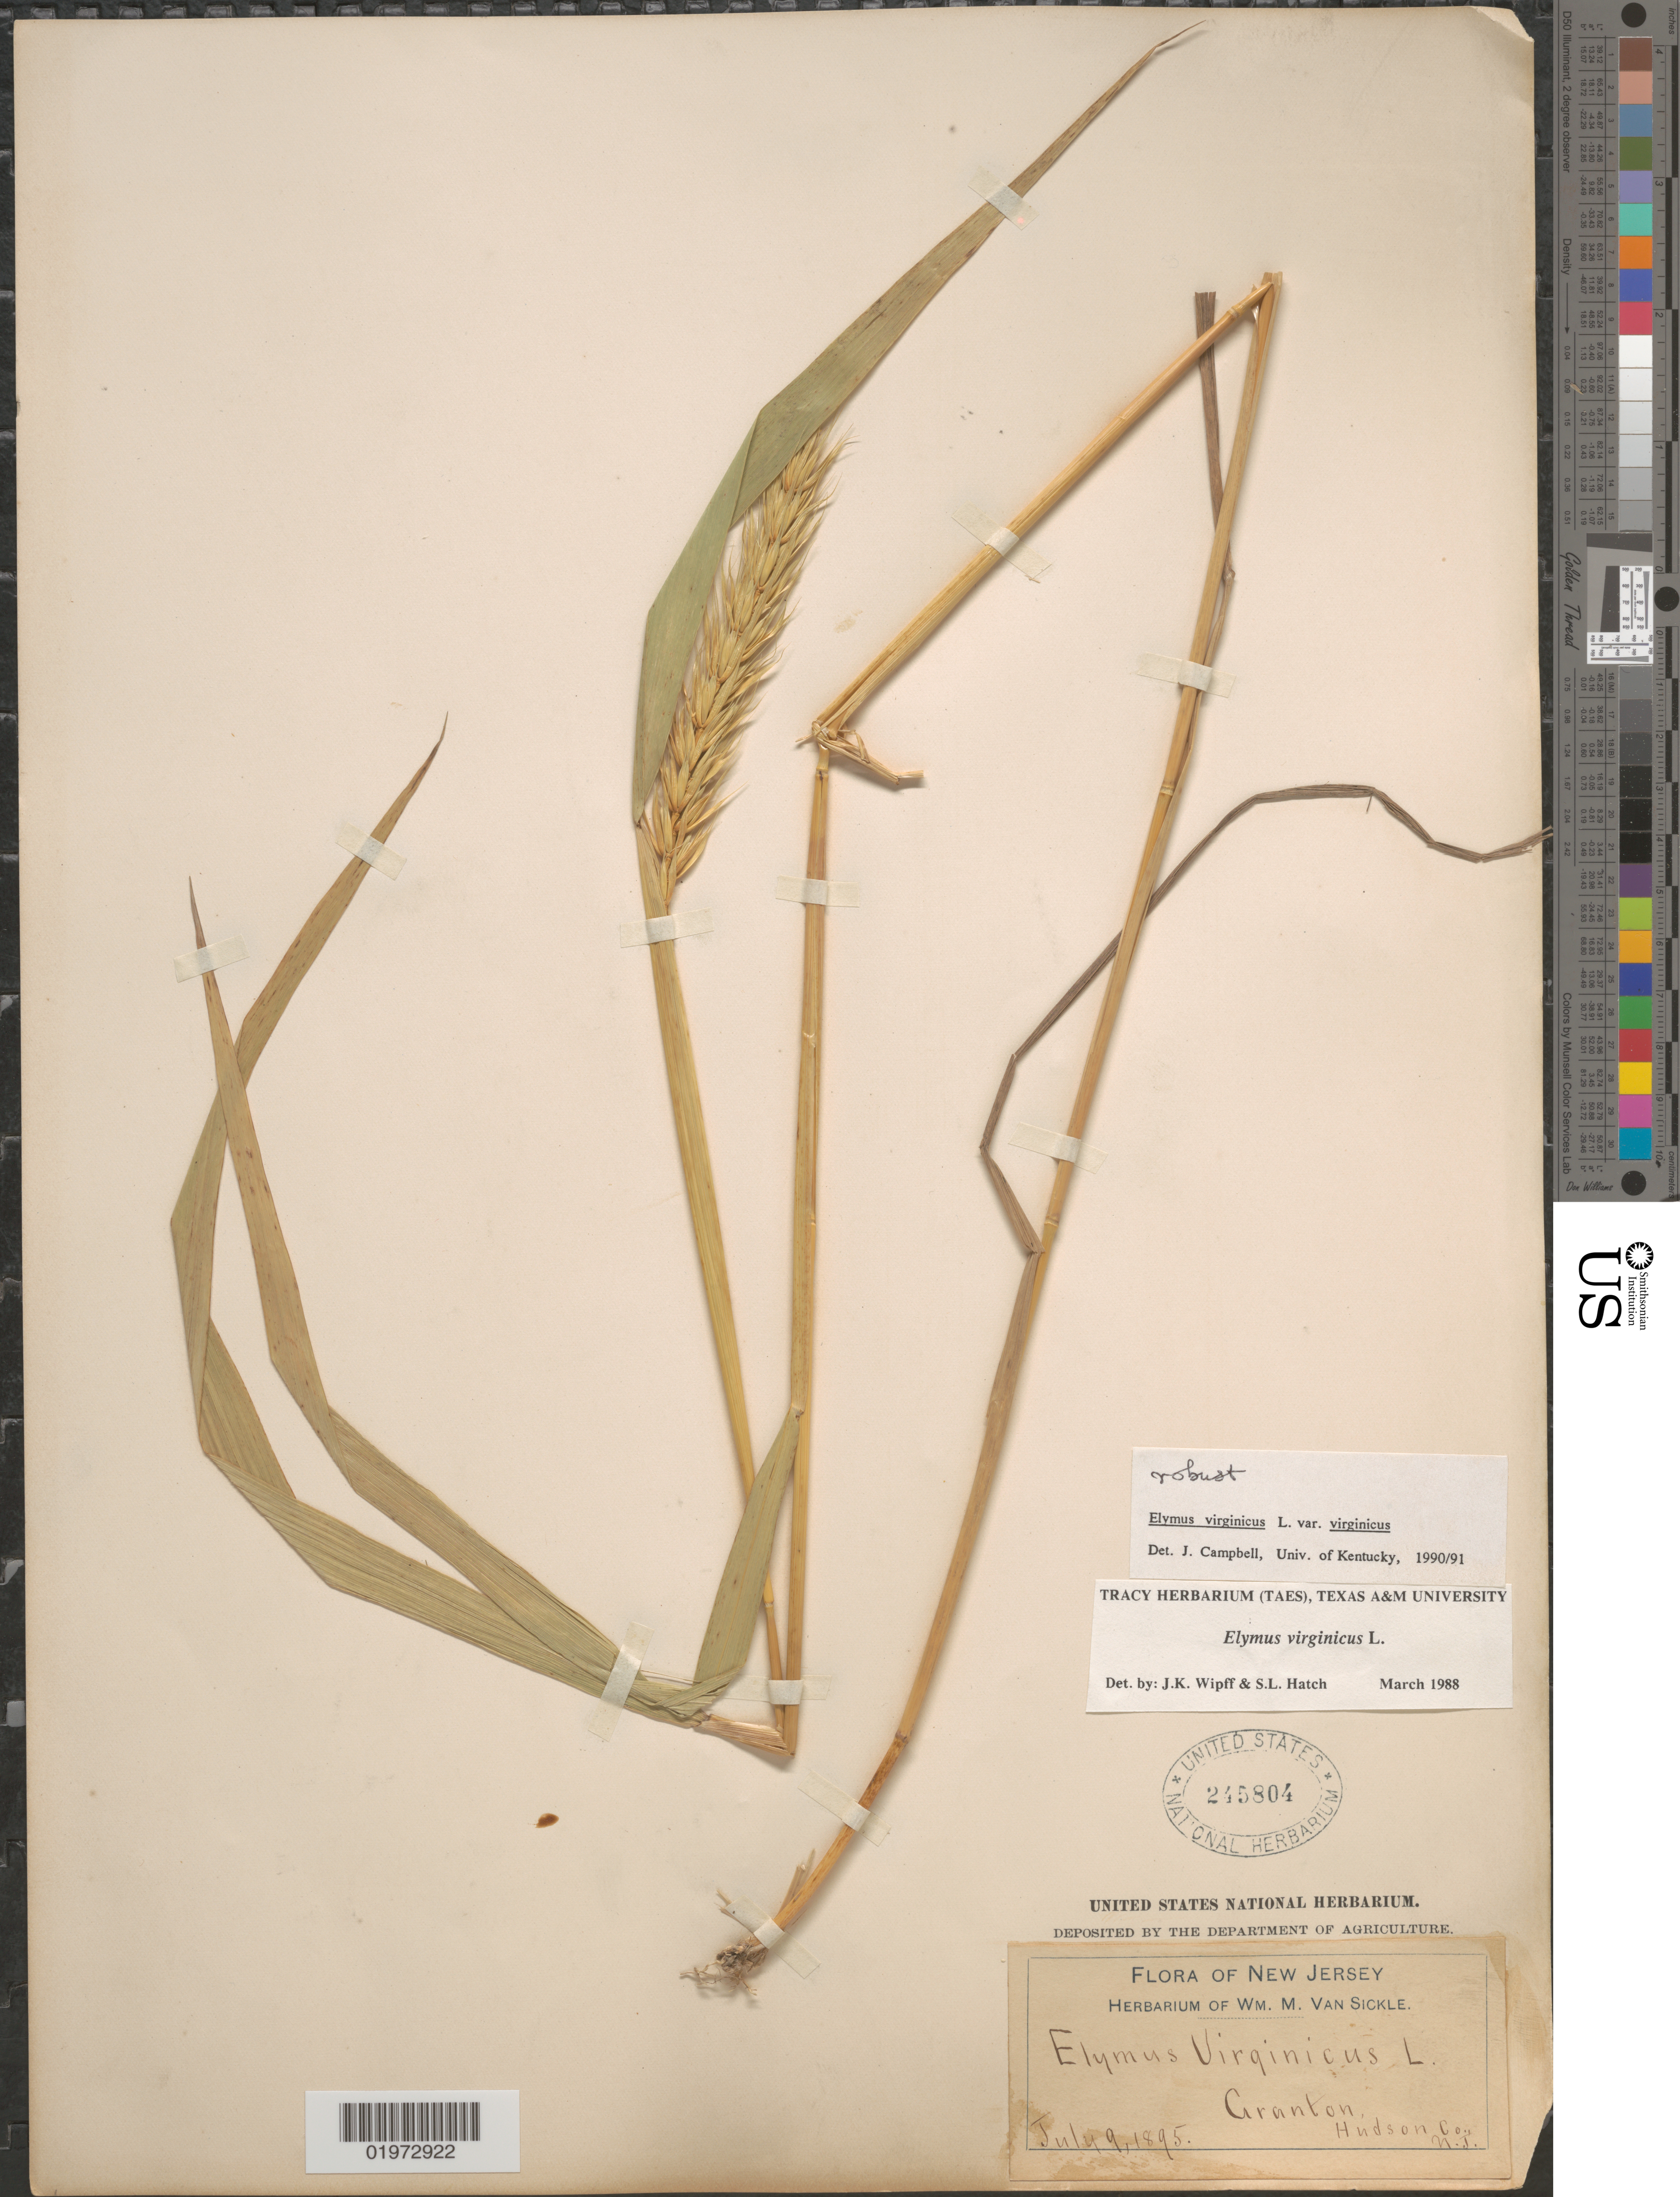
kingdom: Plantae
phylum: Tracheophyta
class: Liliopsida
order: Poales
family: Poaceae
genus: Elymus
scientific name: Elymus virginicus var. halophilus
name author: L.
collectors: ex herb. Wm. M. Van Sickle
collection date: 1895-07-09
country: United States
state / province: New Jersey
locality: Granton, Hudson Co.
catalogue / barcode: US 245804